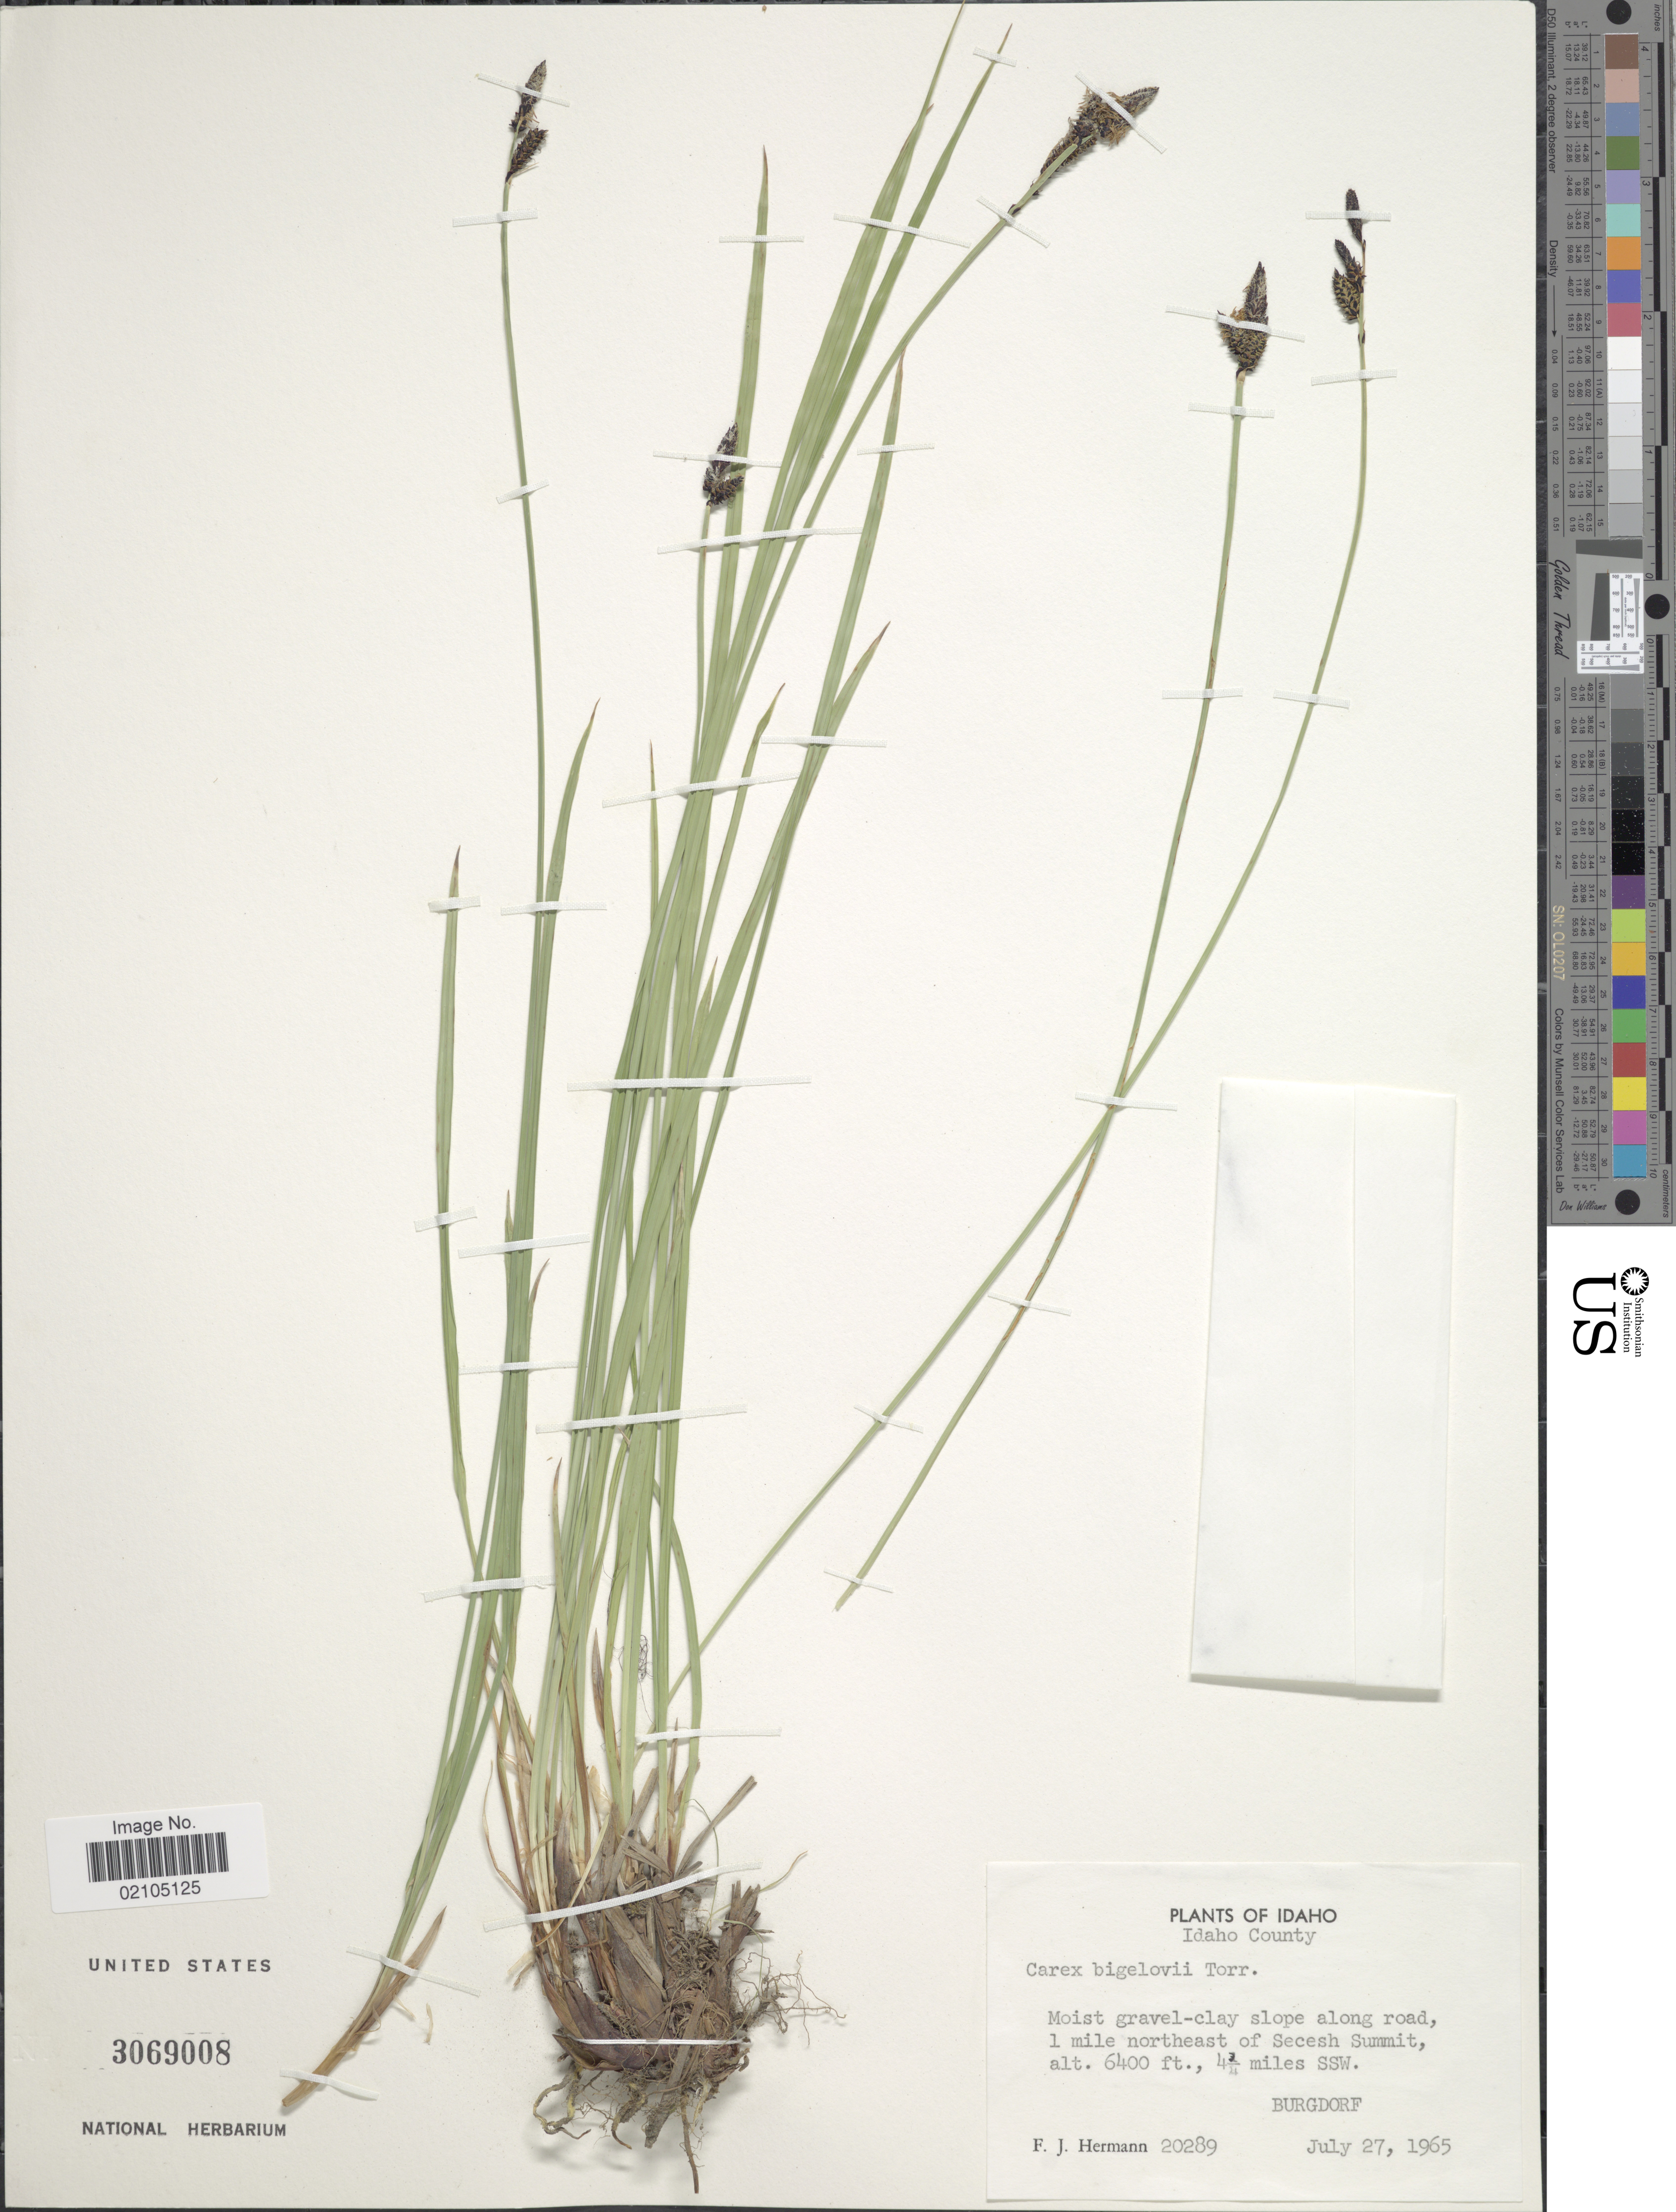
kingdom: Plantae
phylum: Tracheophyta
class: Liliopsida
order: Poales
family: Cyperaceae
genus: Carex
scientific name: Carex bigelowii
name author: Torr. ex Schwein.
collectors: F. J. Hermann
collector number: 20289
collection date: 1965-07-27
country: United States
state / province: Idaho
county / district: Idaho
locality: Moist gravel-clay slope along road, 1 mile northeast of Secesh Summit, 4 3/4 miles SSW. Burgdorf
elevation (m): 1951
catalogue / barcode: US 3069008